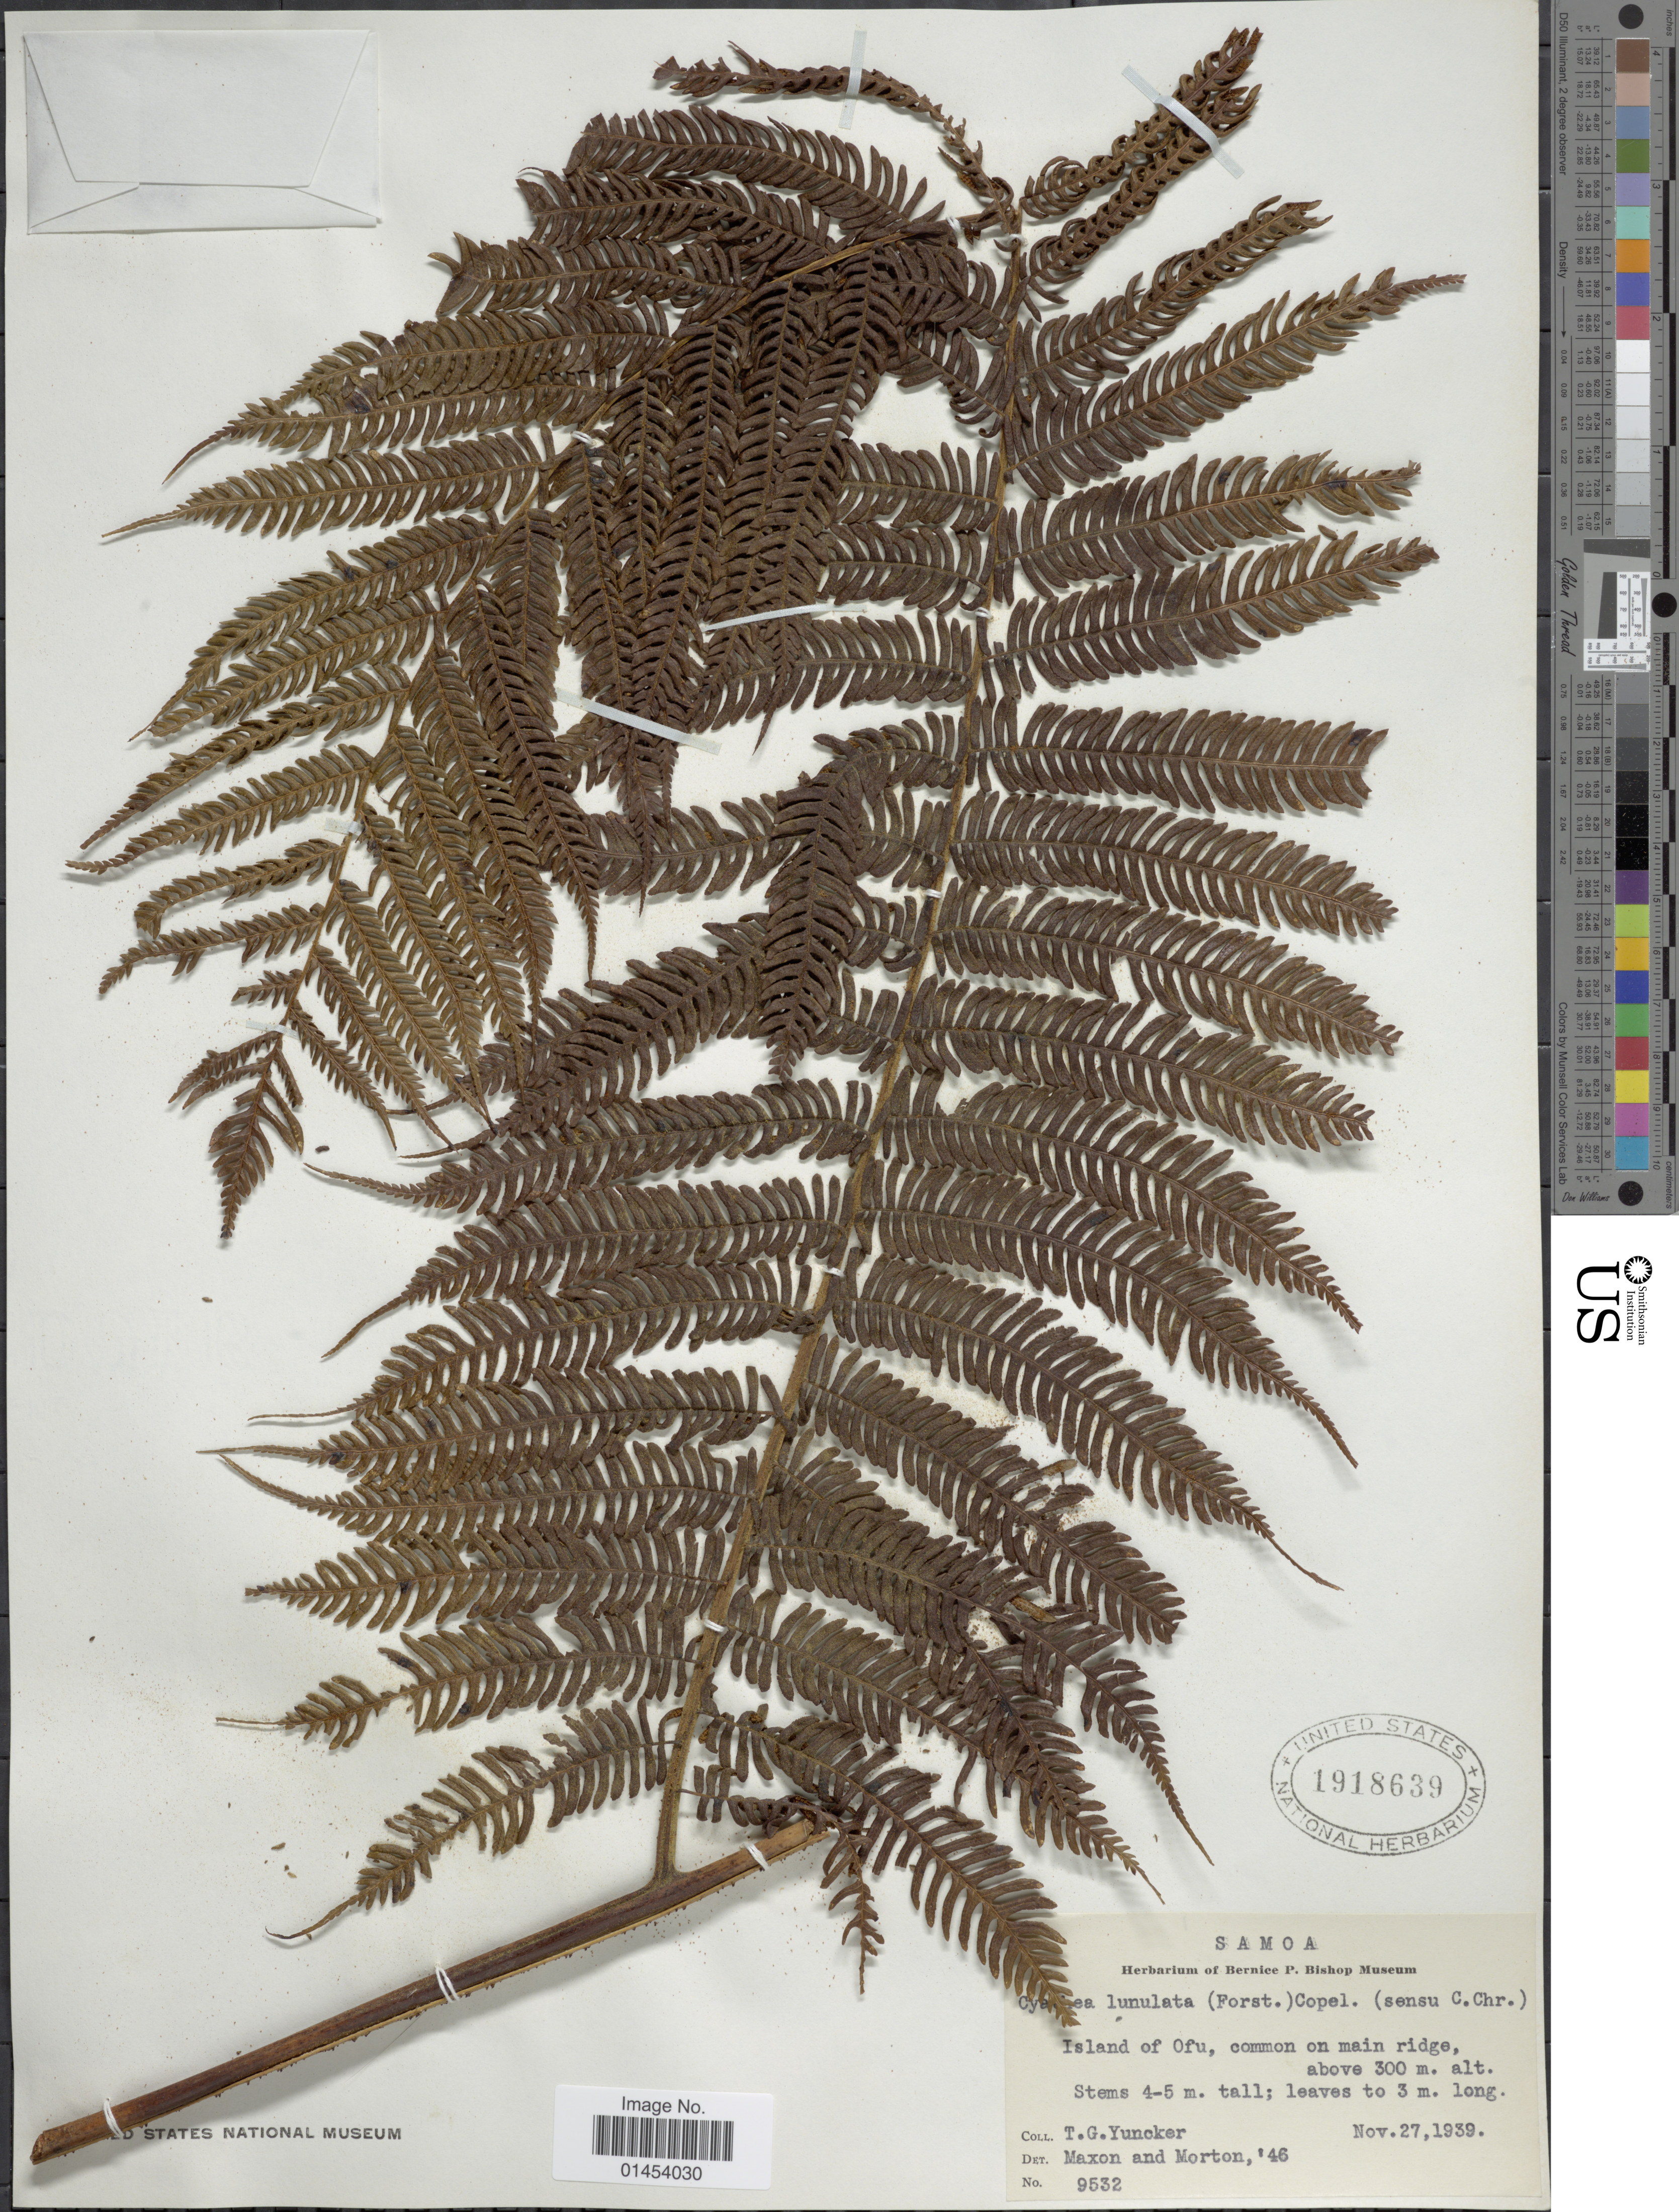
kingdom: Plantae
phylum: Tracheophyta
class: Polypodiopsida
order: Cyatheales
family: Cyatheaceae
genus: Cyathea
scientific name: Cyathea lunulata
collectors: T. G. Yuncker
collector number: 9532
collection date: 1939-11-27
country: American Samoa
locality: Island of Ofu, common on main ridge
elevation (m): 300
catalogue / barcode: US 1918639